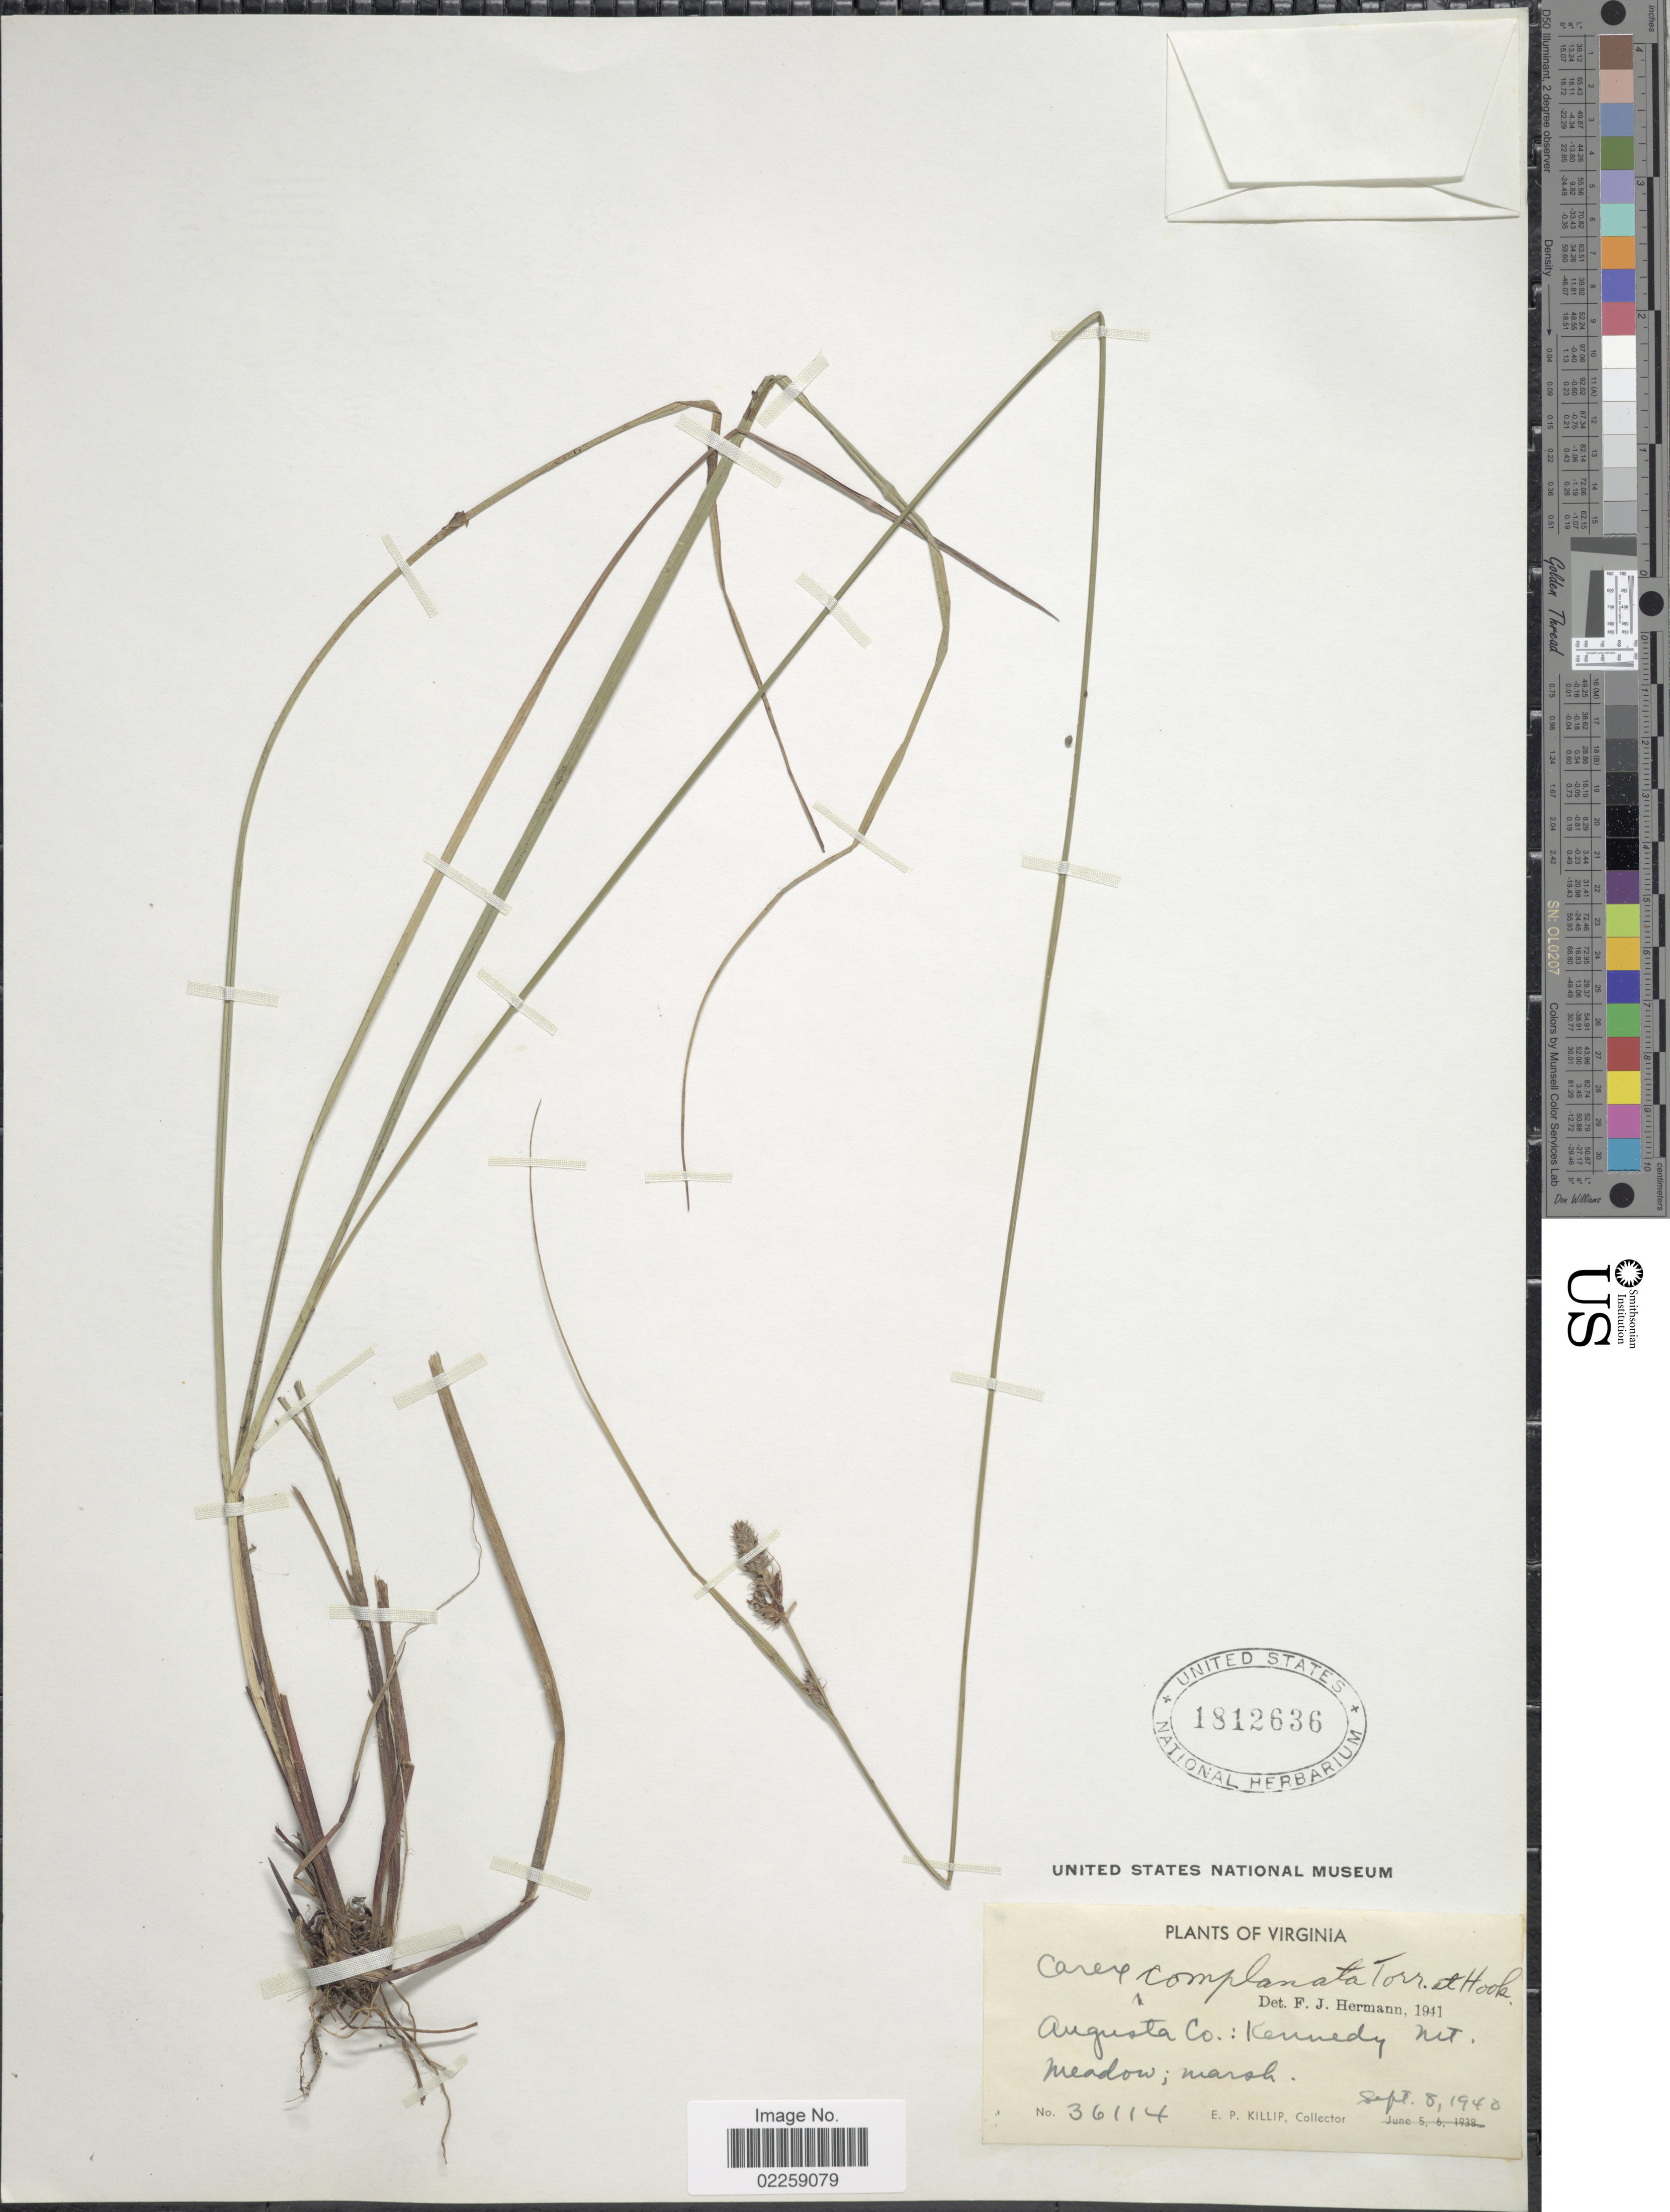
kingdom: Plantae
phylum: Tracheophyta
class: Liliopsida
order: Poales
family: Cyperaceae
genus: Carex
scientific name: Carex complanata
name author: Torr. & Hook.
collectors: E. P. Killip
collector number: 36114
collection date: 1940-09-08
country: United States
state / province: Virginia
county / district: Augusta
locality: Augusta Co.: Kennedy Mt.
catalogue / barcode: US 1812636